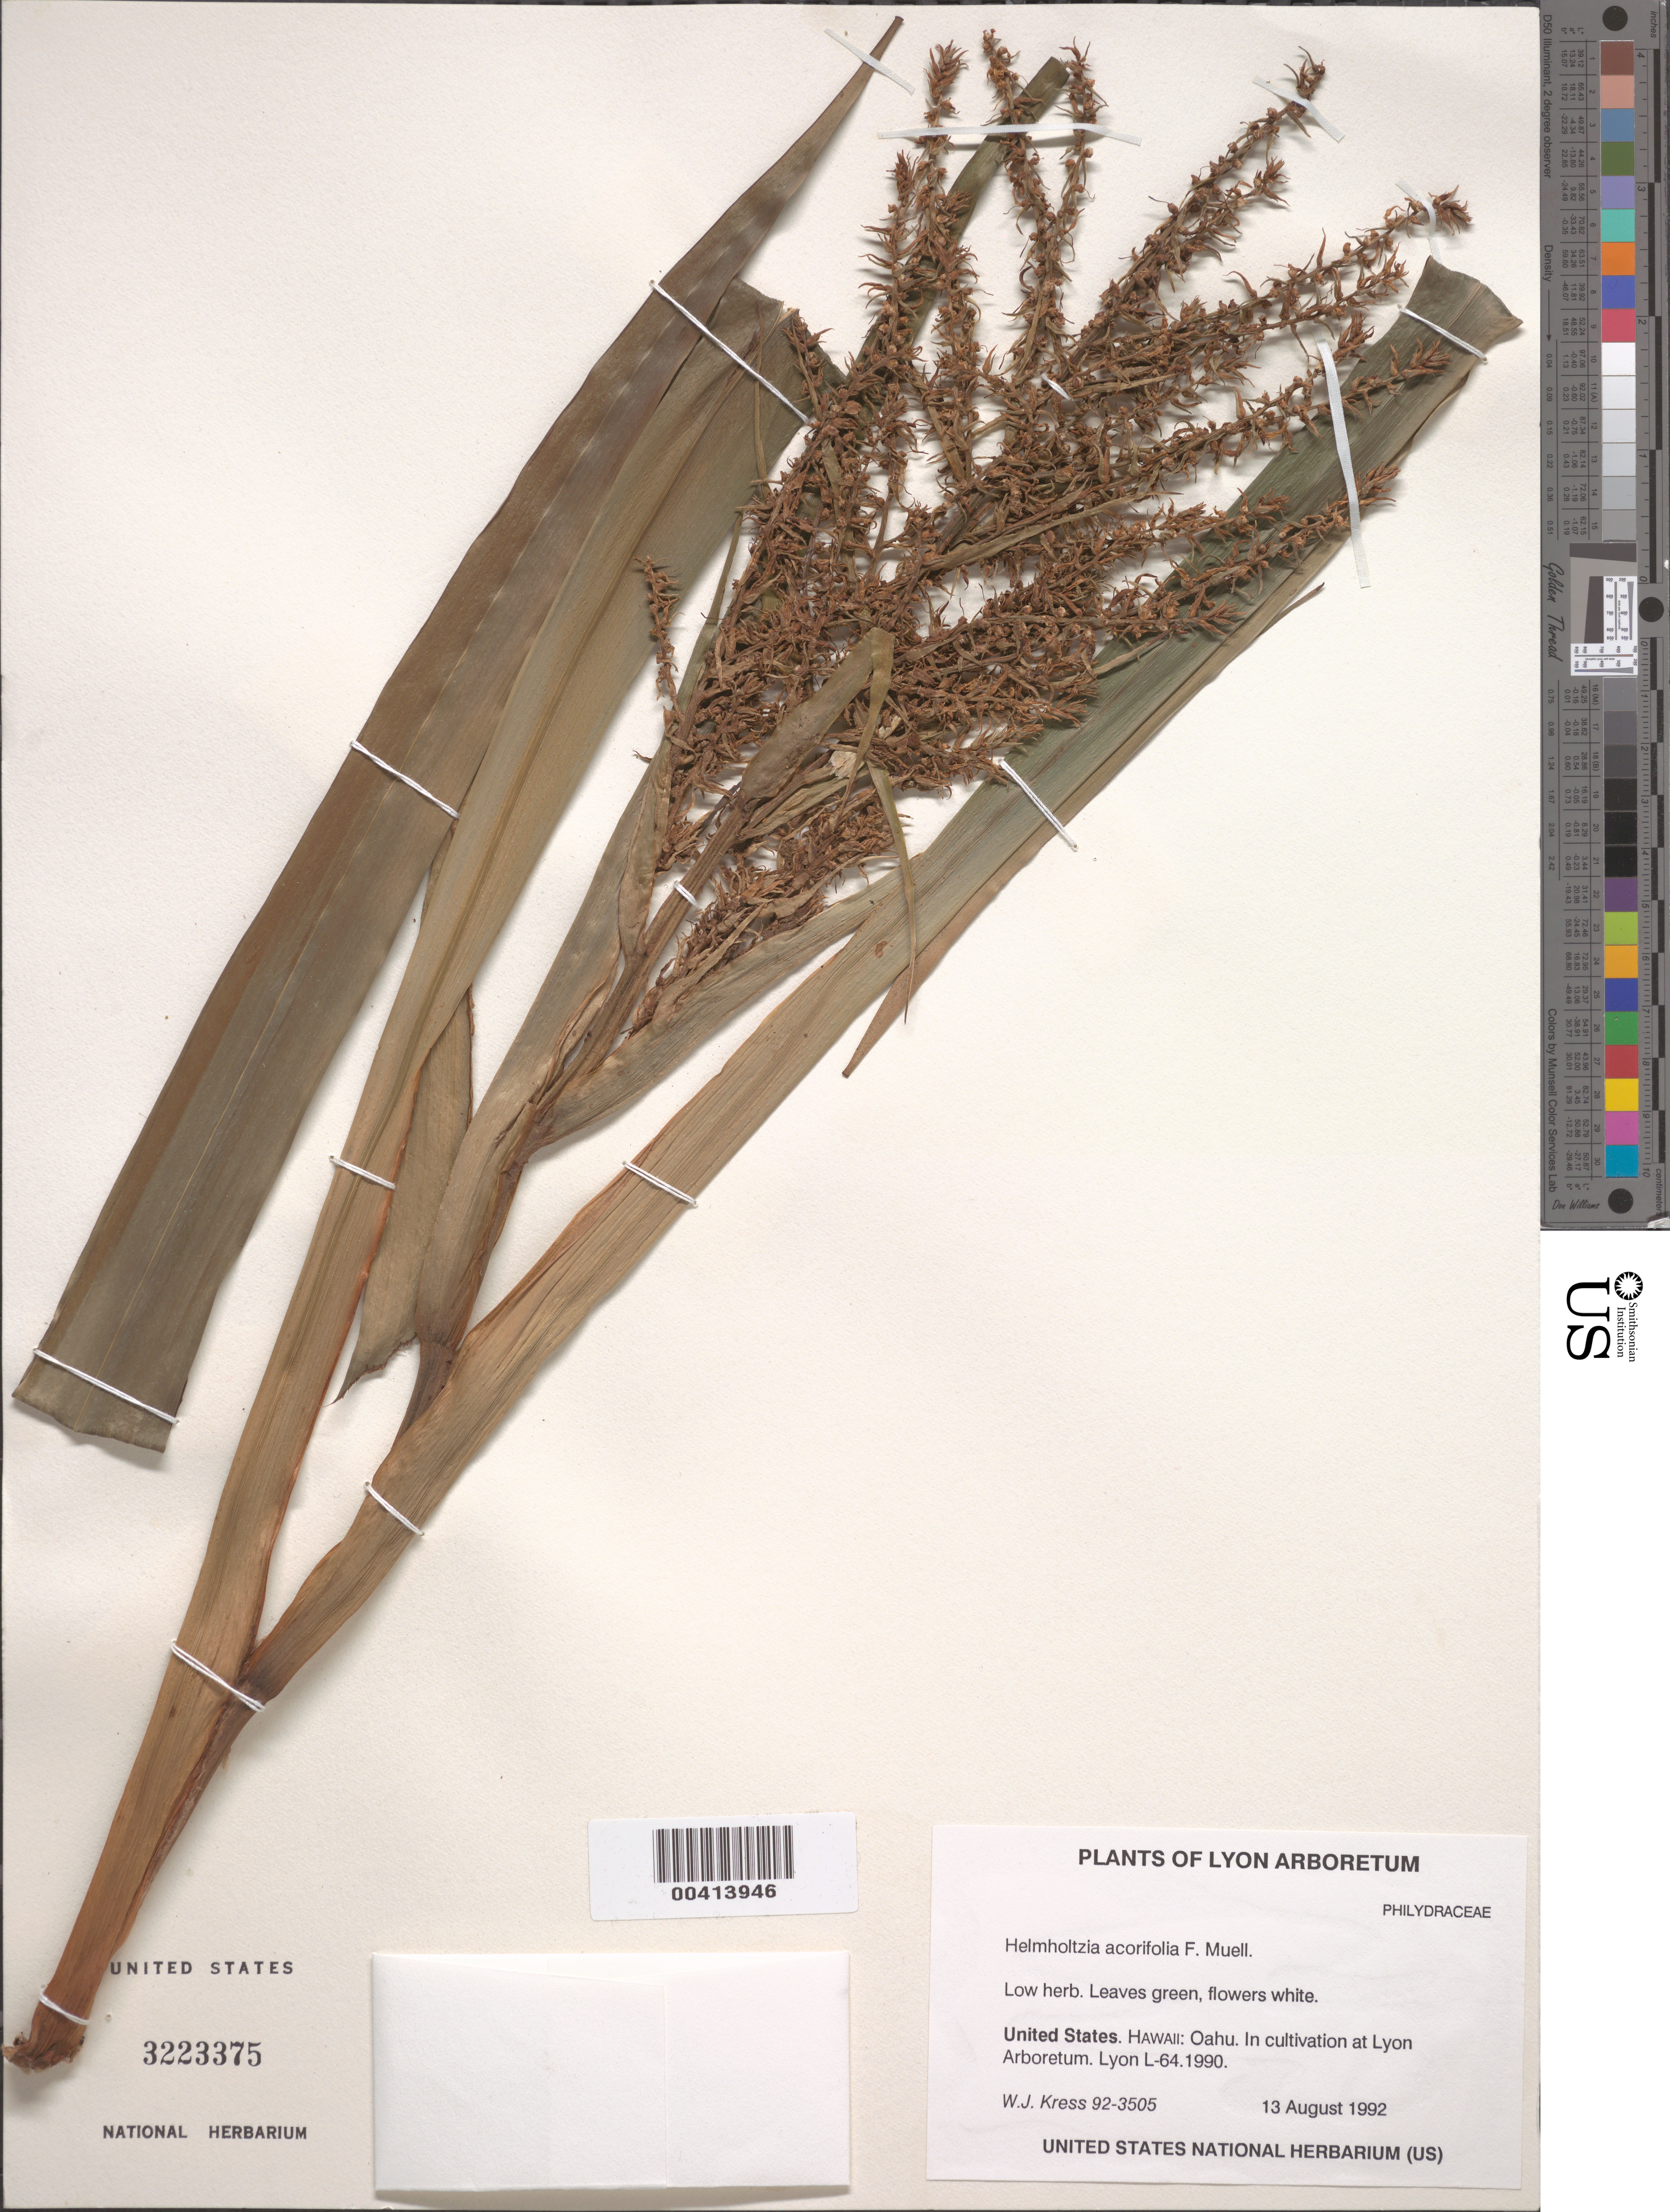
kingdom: Plantae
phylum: Tracheophyta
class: Liliopsida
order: Commelinales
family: Philydraceae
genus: Helmholtzia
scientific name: Helmholtzia acorifolia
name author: F. Muell.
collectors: W. J. Kress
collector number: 92-3505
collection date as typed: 13 Aug 1992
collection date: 1992-08-13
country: United States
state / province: Hawaii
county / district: Honolulu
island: Oahu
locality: Lyon arboretum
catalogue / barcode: US 3223375